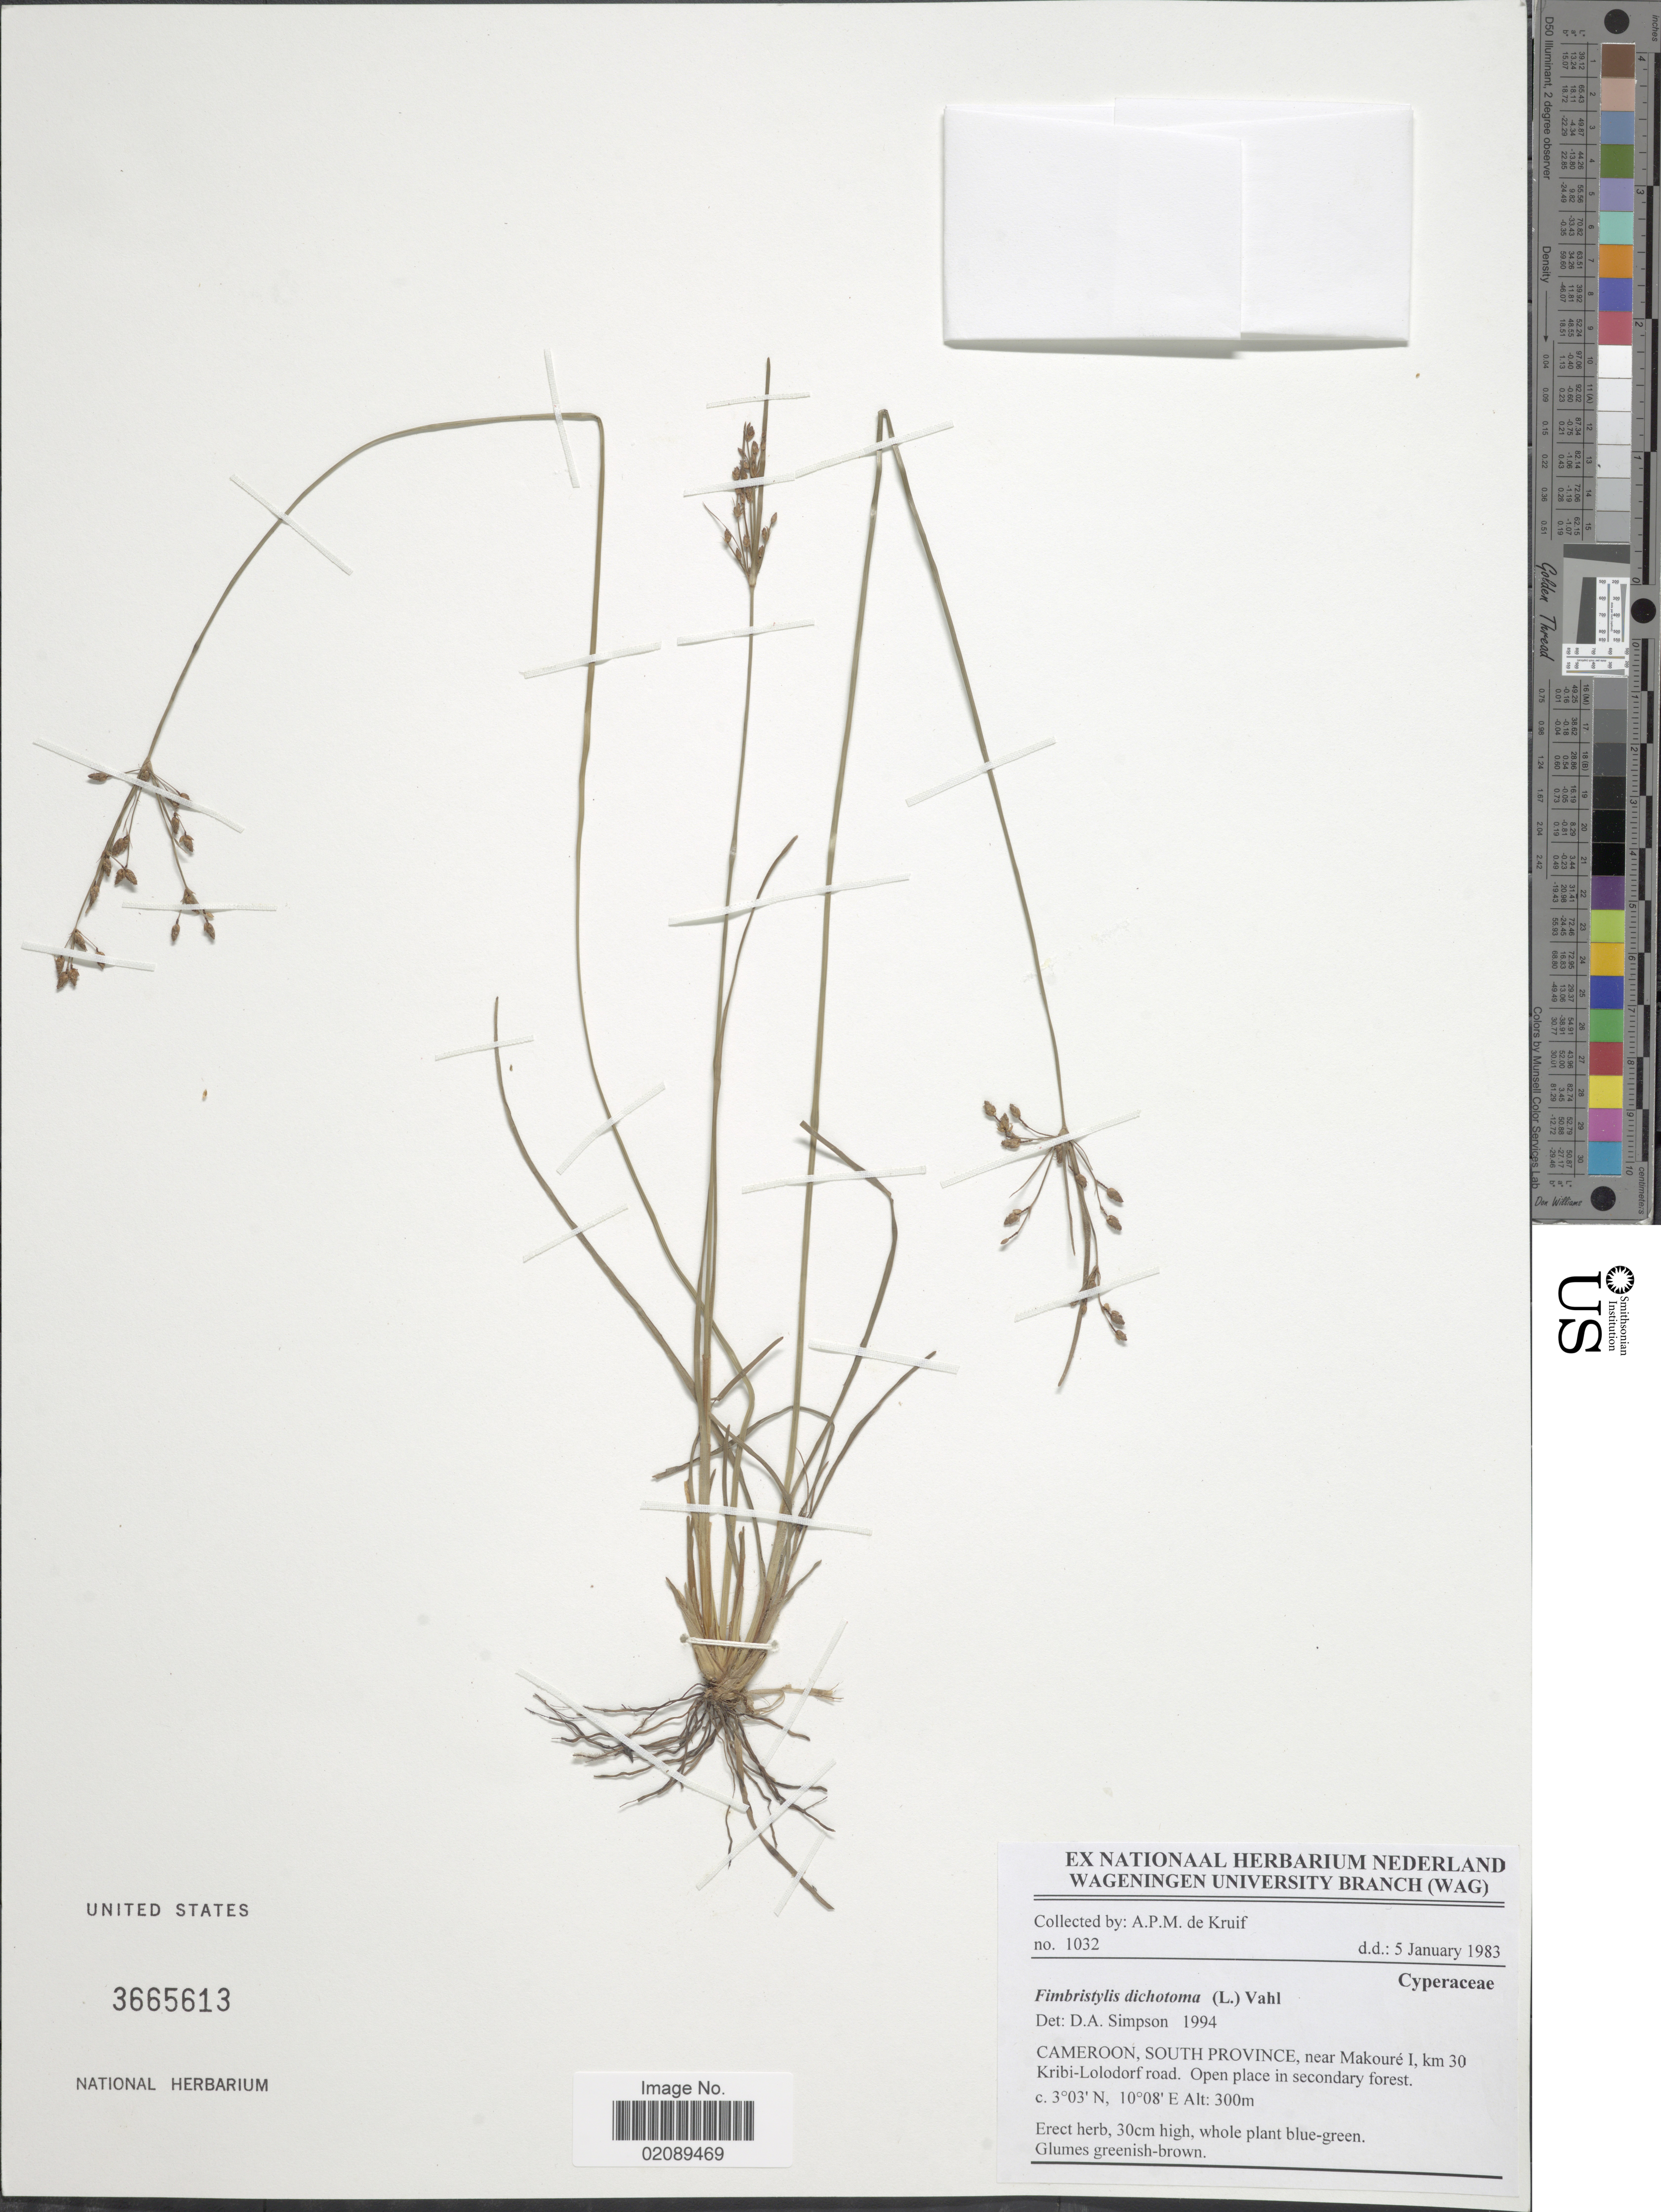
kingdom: Plantae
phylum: Tracheophyta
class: Liliopsida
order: Poales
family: Cyperaceae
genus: Fimbristylis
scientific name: Fimbristylis dichotoma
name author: (L.) Vahl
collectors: A. P. de Kruif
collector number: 1032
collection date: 1983-01-05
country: Cameroon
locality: South Province, near Makoure I, km 30 kribi-Lolodorf road, open place in secondary forest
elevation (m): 300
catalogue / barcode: US 3665613